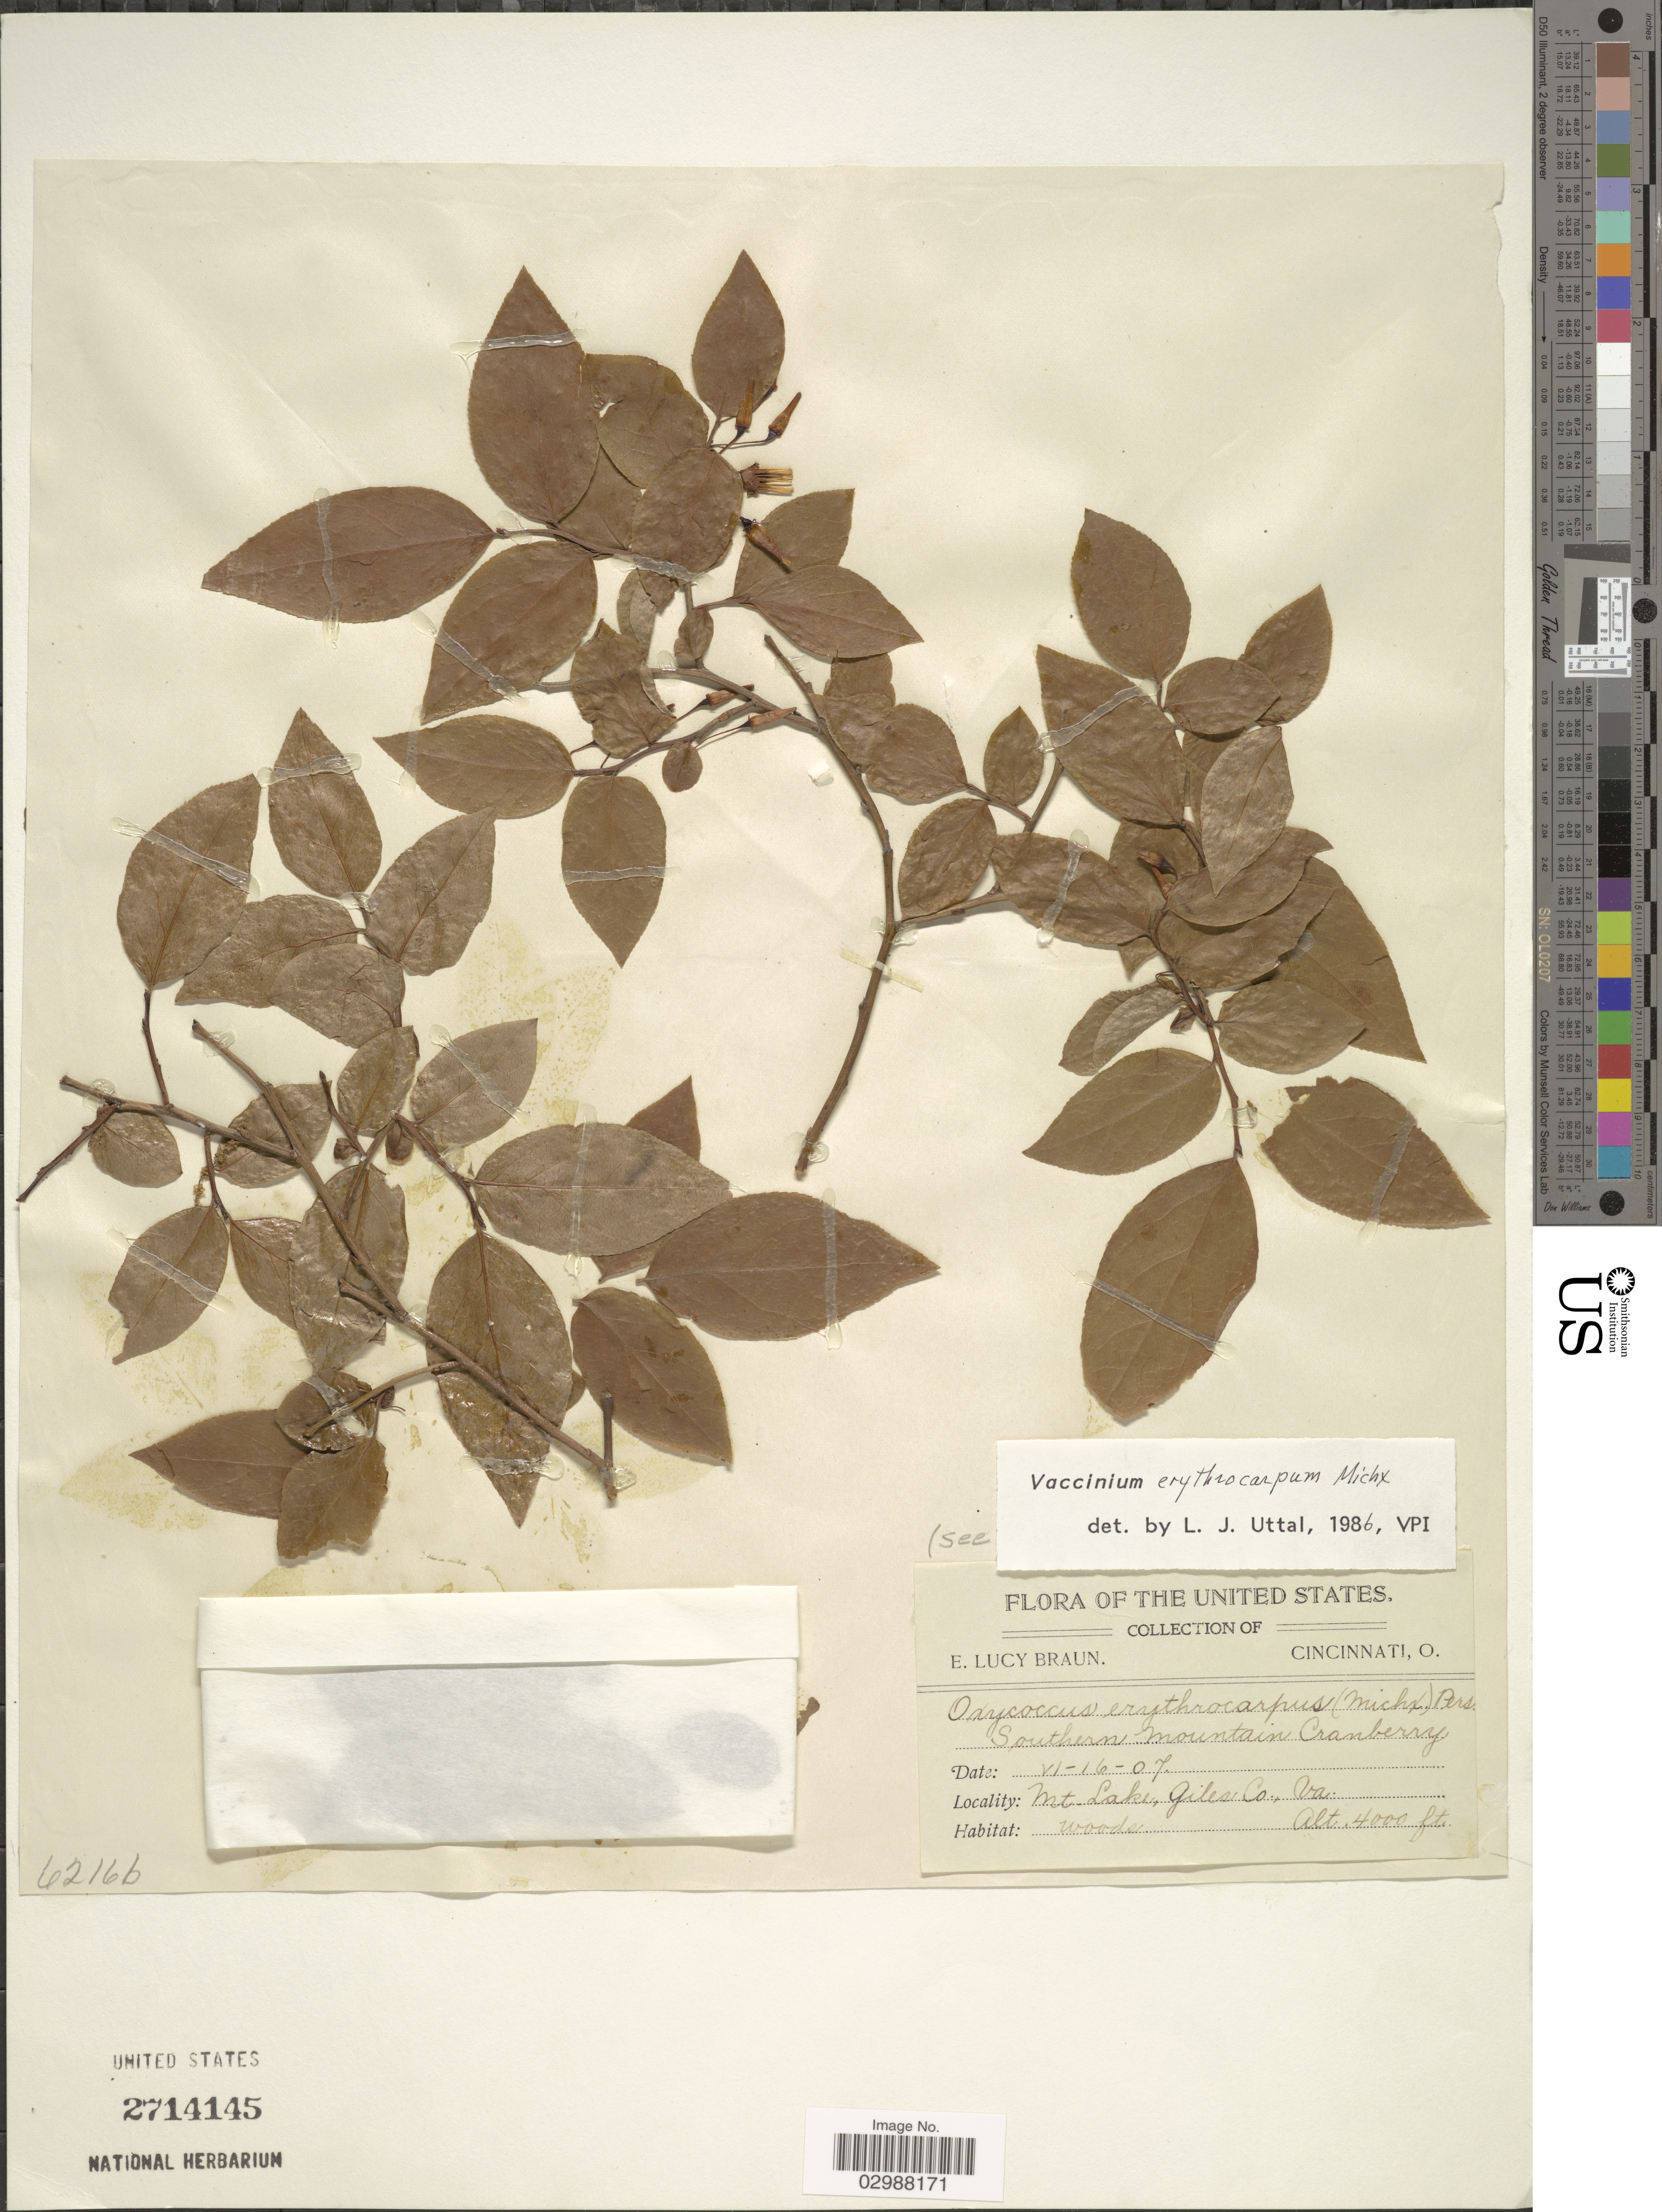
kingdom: Plantae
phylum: Tracheophyta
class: Magnoliopsida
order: Ericales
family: Ericaceae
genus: Vaccinium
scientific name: Vaccinium erythrocarpum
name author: Michx.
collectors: E. L. Braun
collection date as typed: Transcribed d/m/y: 16/6/7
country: United States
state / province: Virginia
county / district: Rappahannock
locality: Southern Mountain Cranberry. [unsure placement] Mt. Lake, Giles Co.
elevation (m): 1219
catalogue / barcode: US 2714145